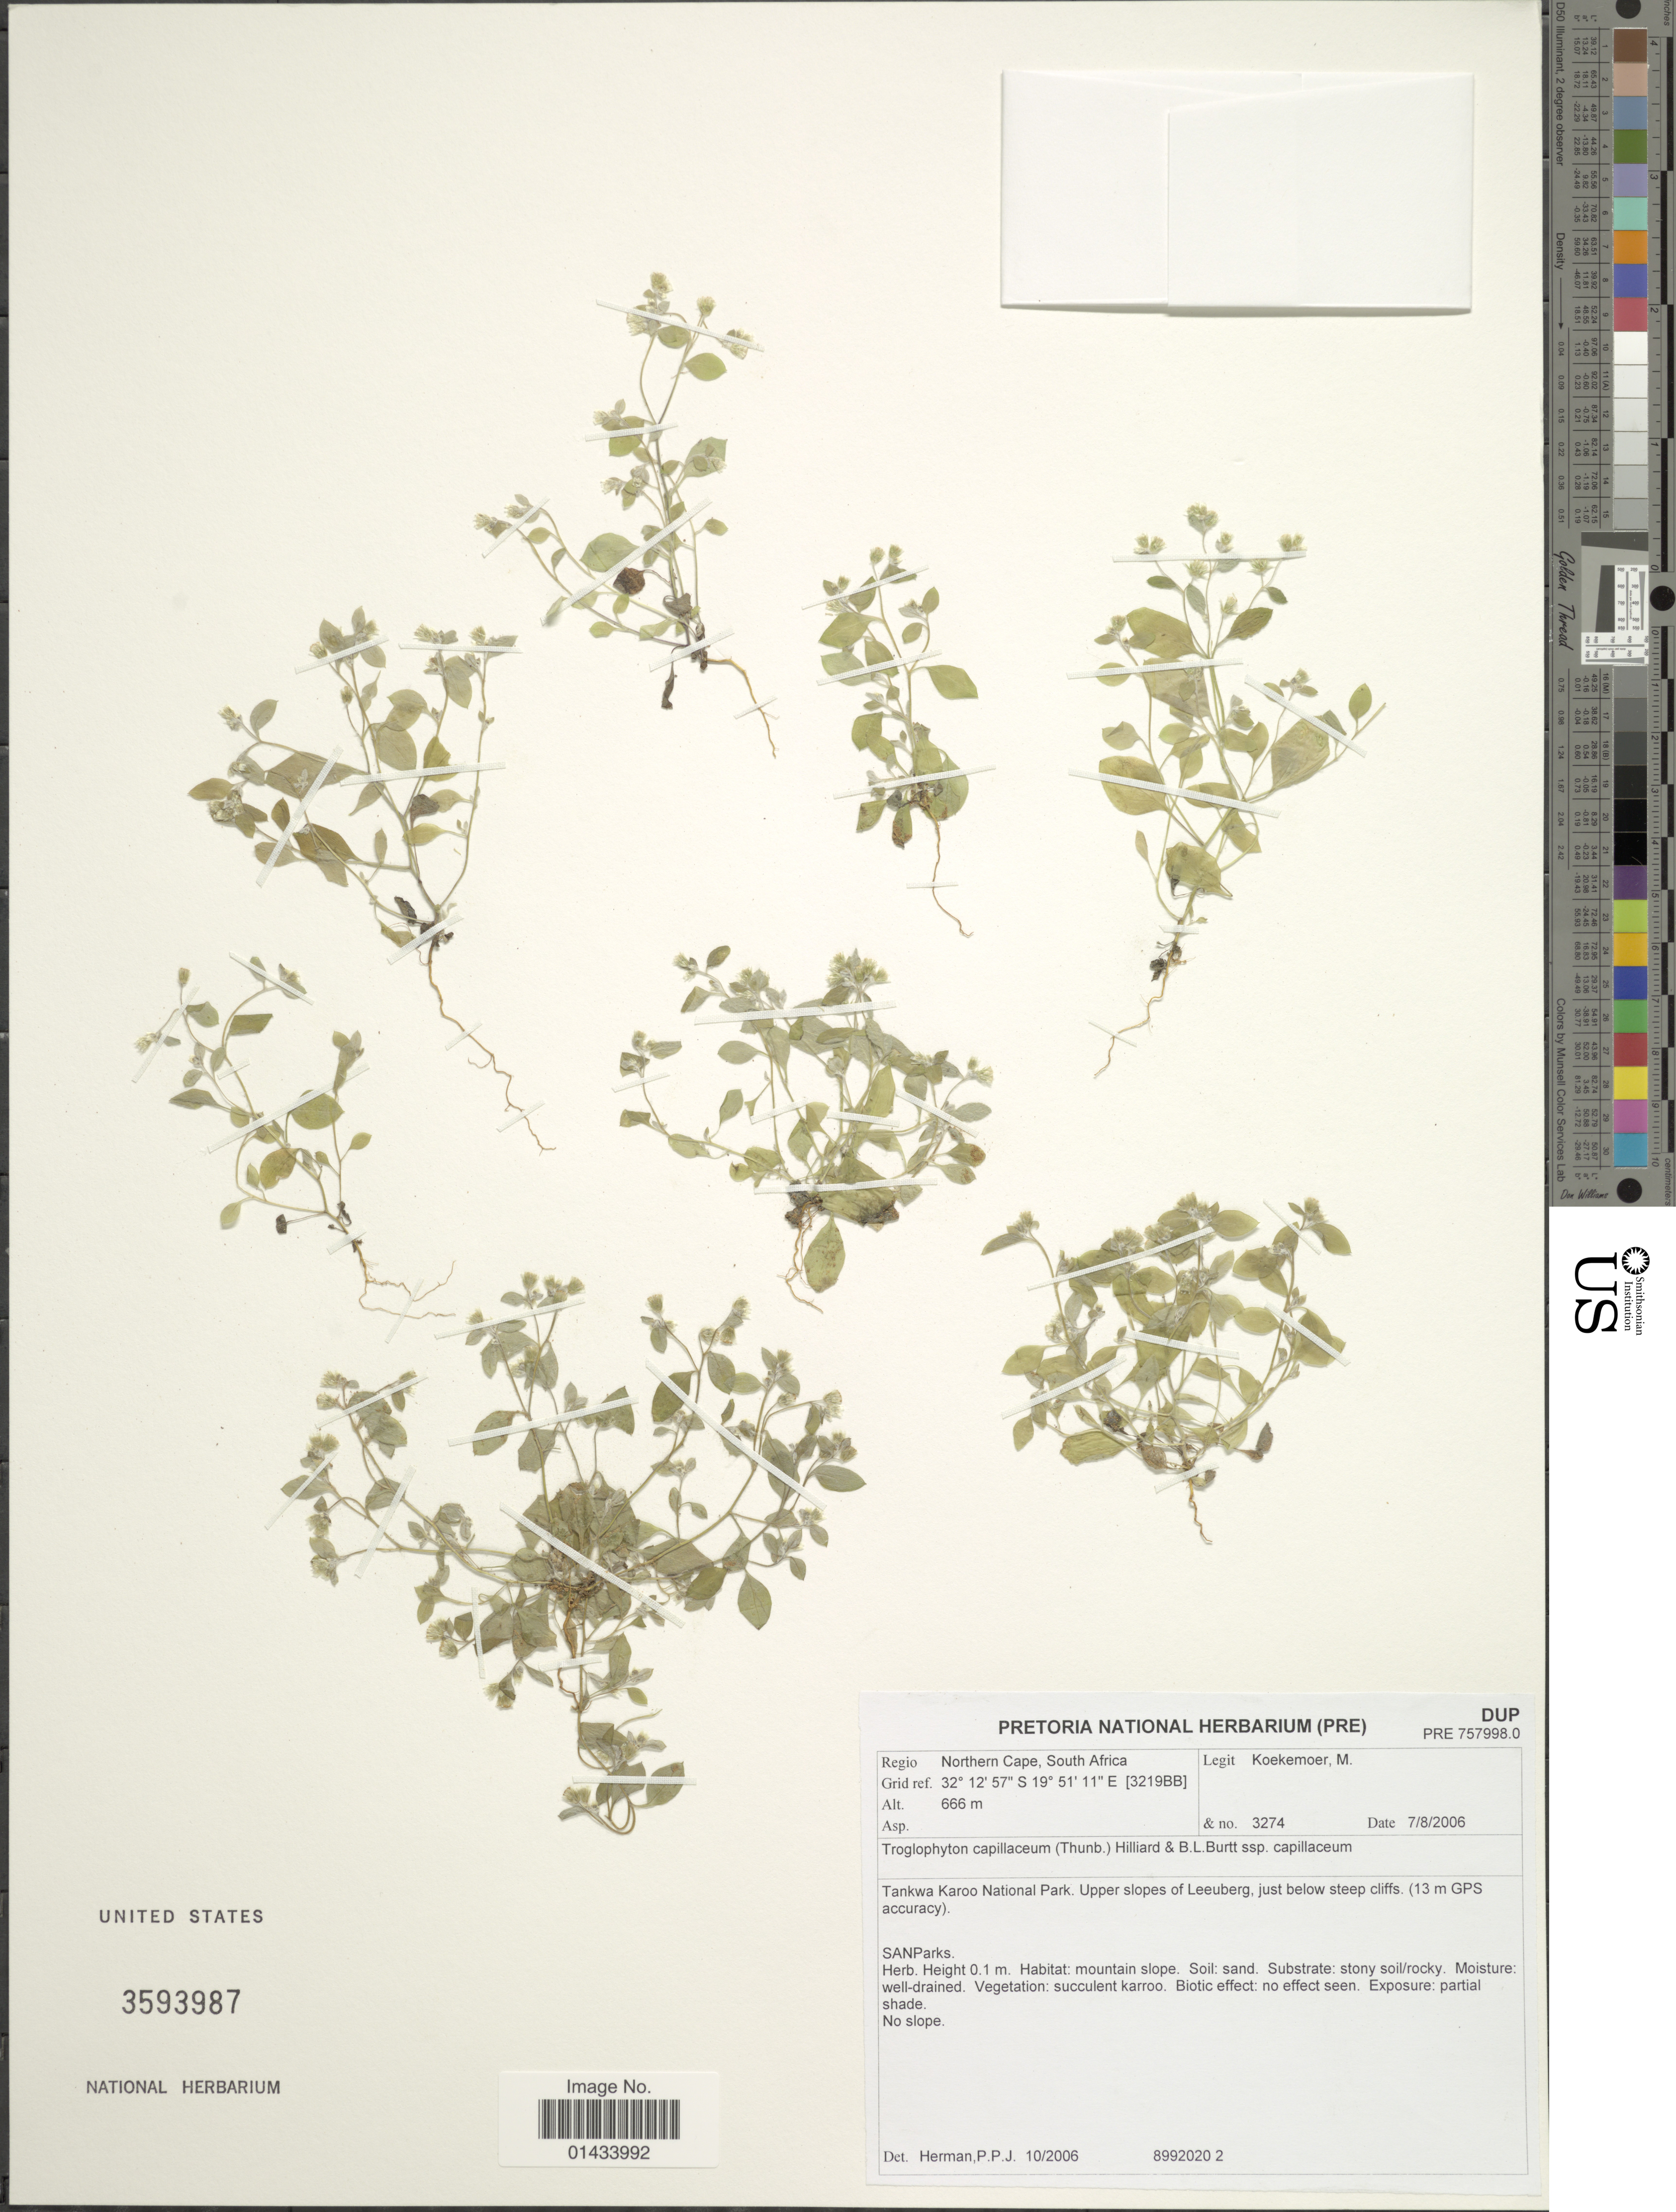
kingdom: Plantae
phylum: Tracheophyta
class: Magnoliopsida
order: Asterales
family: Asteraceae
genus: Troglophyton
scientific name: Troglophyton capillaceum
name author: (Thunb.) Hilliard & B.L. Burtt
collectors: M. Koekemoer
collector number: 3274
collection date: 2006-08-07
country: South Africa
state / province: Northern Cape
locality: Tankwa Karoo National Park, upper slopes of Leeuberg, just bleow steep cliffs (13 m GPS accuracy), Sanparks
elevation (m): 666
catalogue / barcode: US 3593987